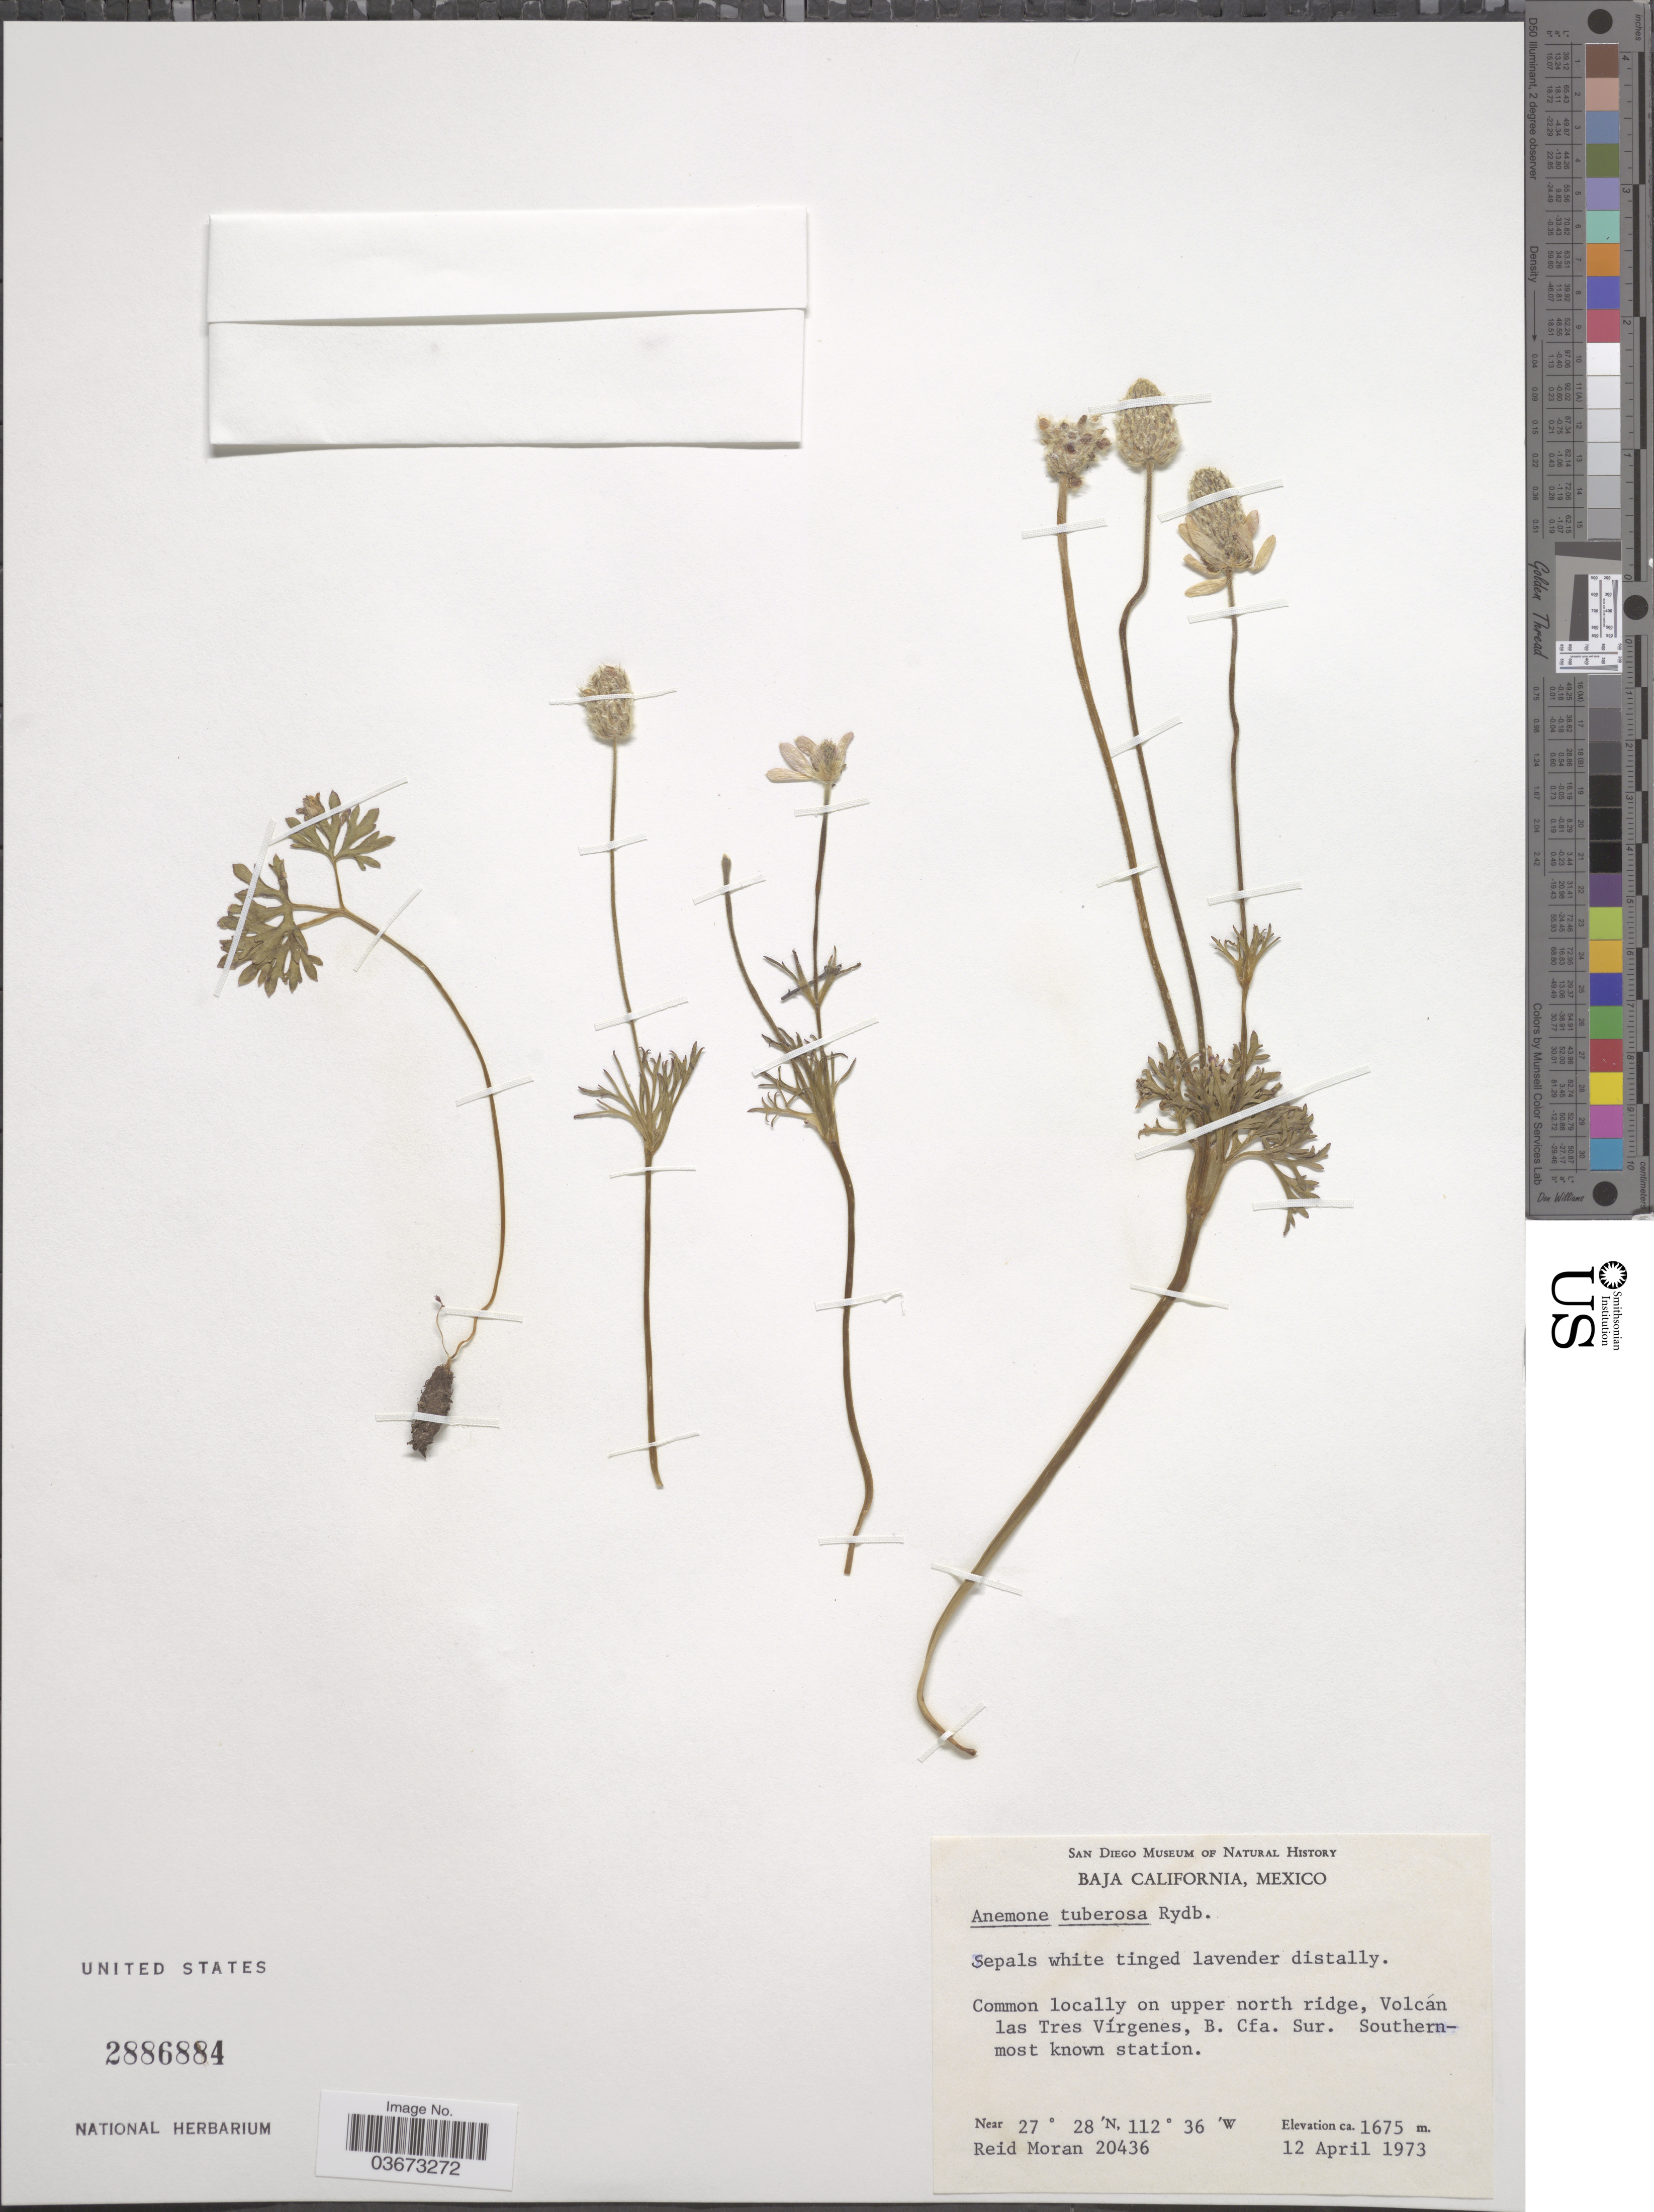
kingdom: Plantae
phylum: Tracheophyta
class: Magnoliopsida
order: Ranunculales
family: Ranunculaceae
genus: Anemone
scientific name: Anemone tuberosa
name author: Rydb.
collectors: R. Moran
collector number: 20436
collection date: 1973-04-12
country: Mexico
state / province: Baja California Sur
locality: Upper north ridge, Volcán las Tres Vírgenes, B. Cfa. Sur. Southernmost known station.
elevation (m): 1675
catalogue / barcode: US 2886884